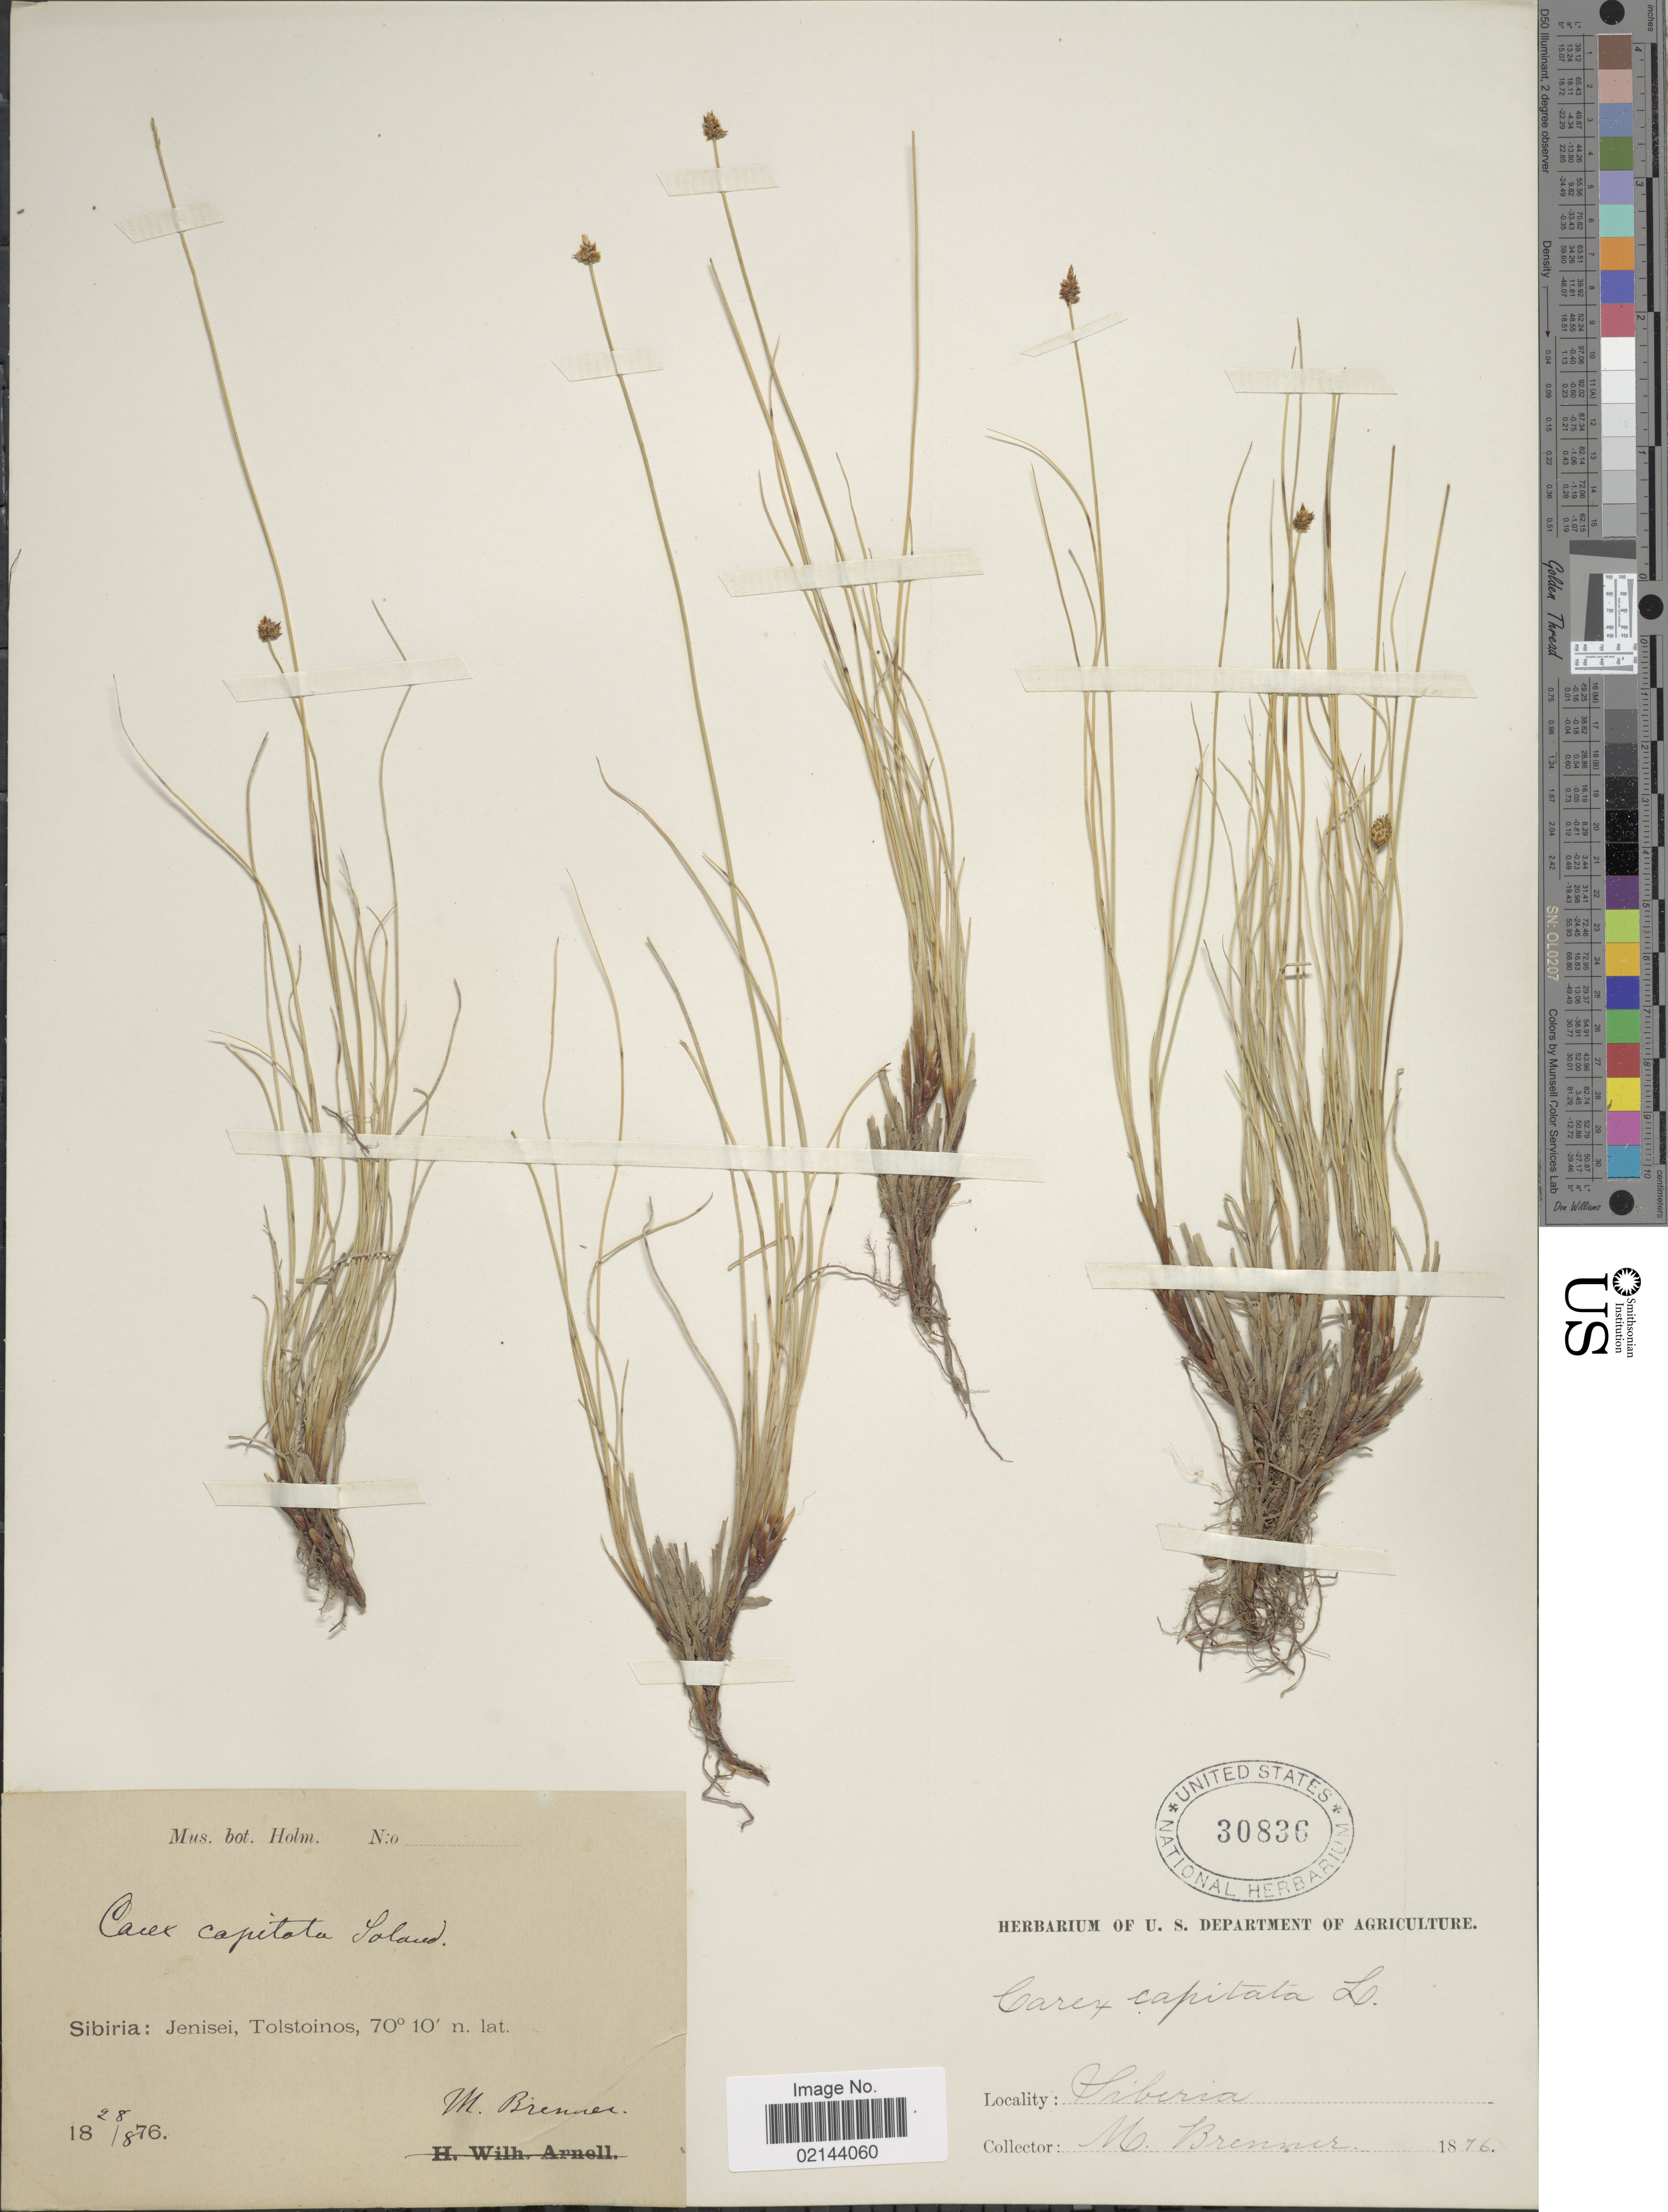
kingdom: Plantae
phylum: Tracheophyta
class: Liliopsida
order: Poales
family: Cyperaceae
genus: Carex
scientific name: Carex capitata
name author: L.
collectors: M. Brenner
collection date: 1876-08-28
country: Russian Federation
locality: Sibiria: Jenisei, Tolstoinos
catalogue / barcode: US 30836